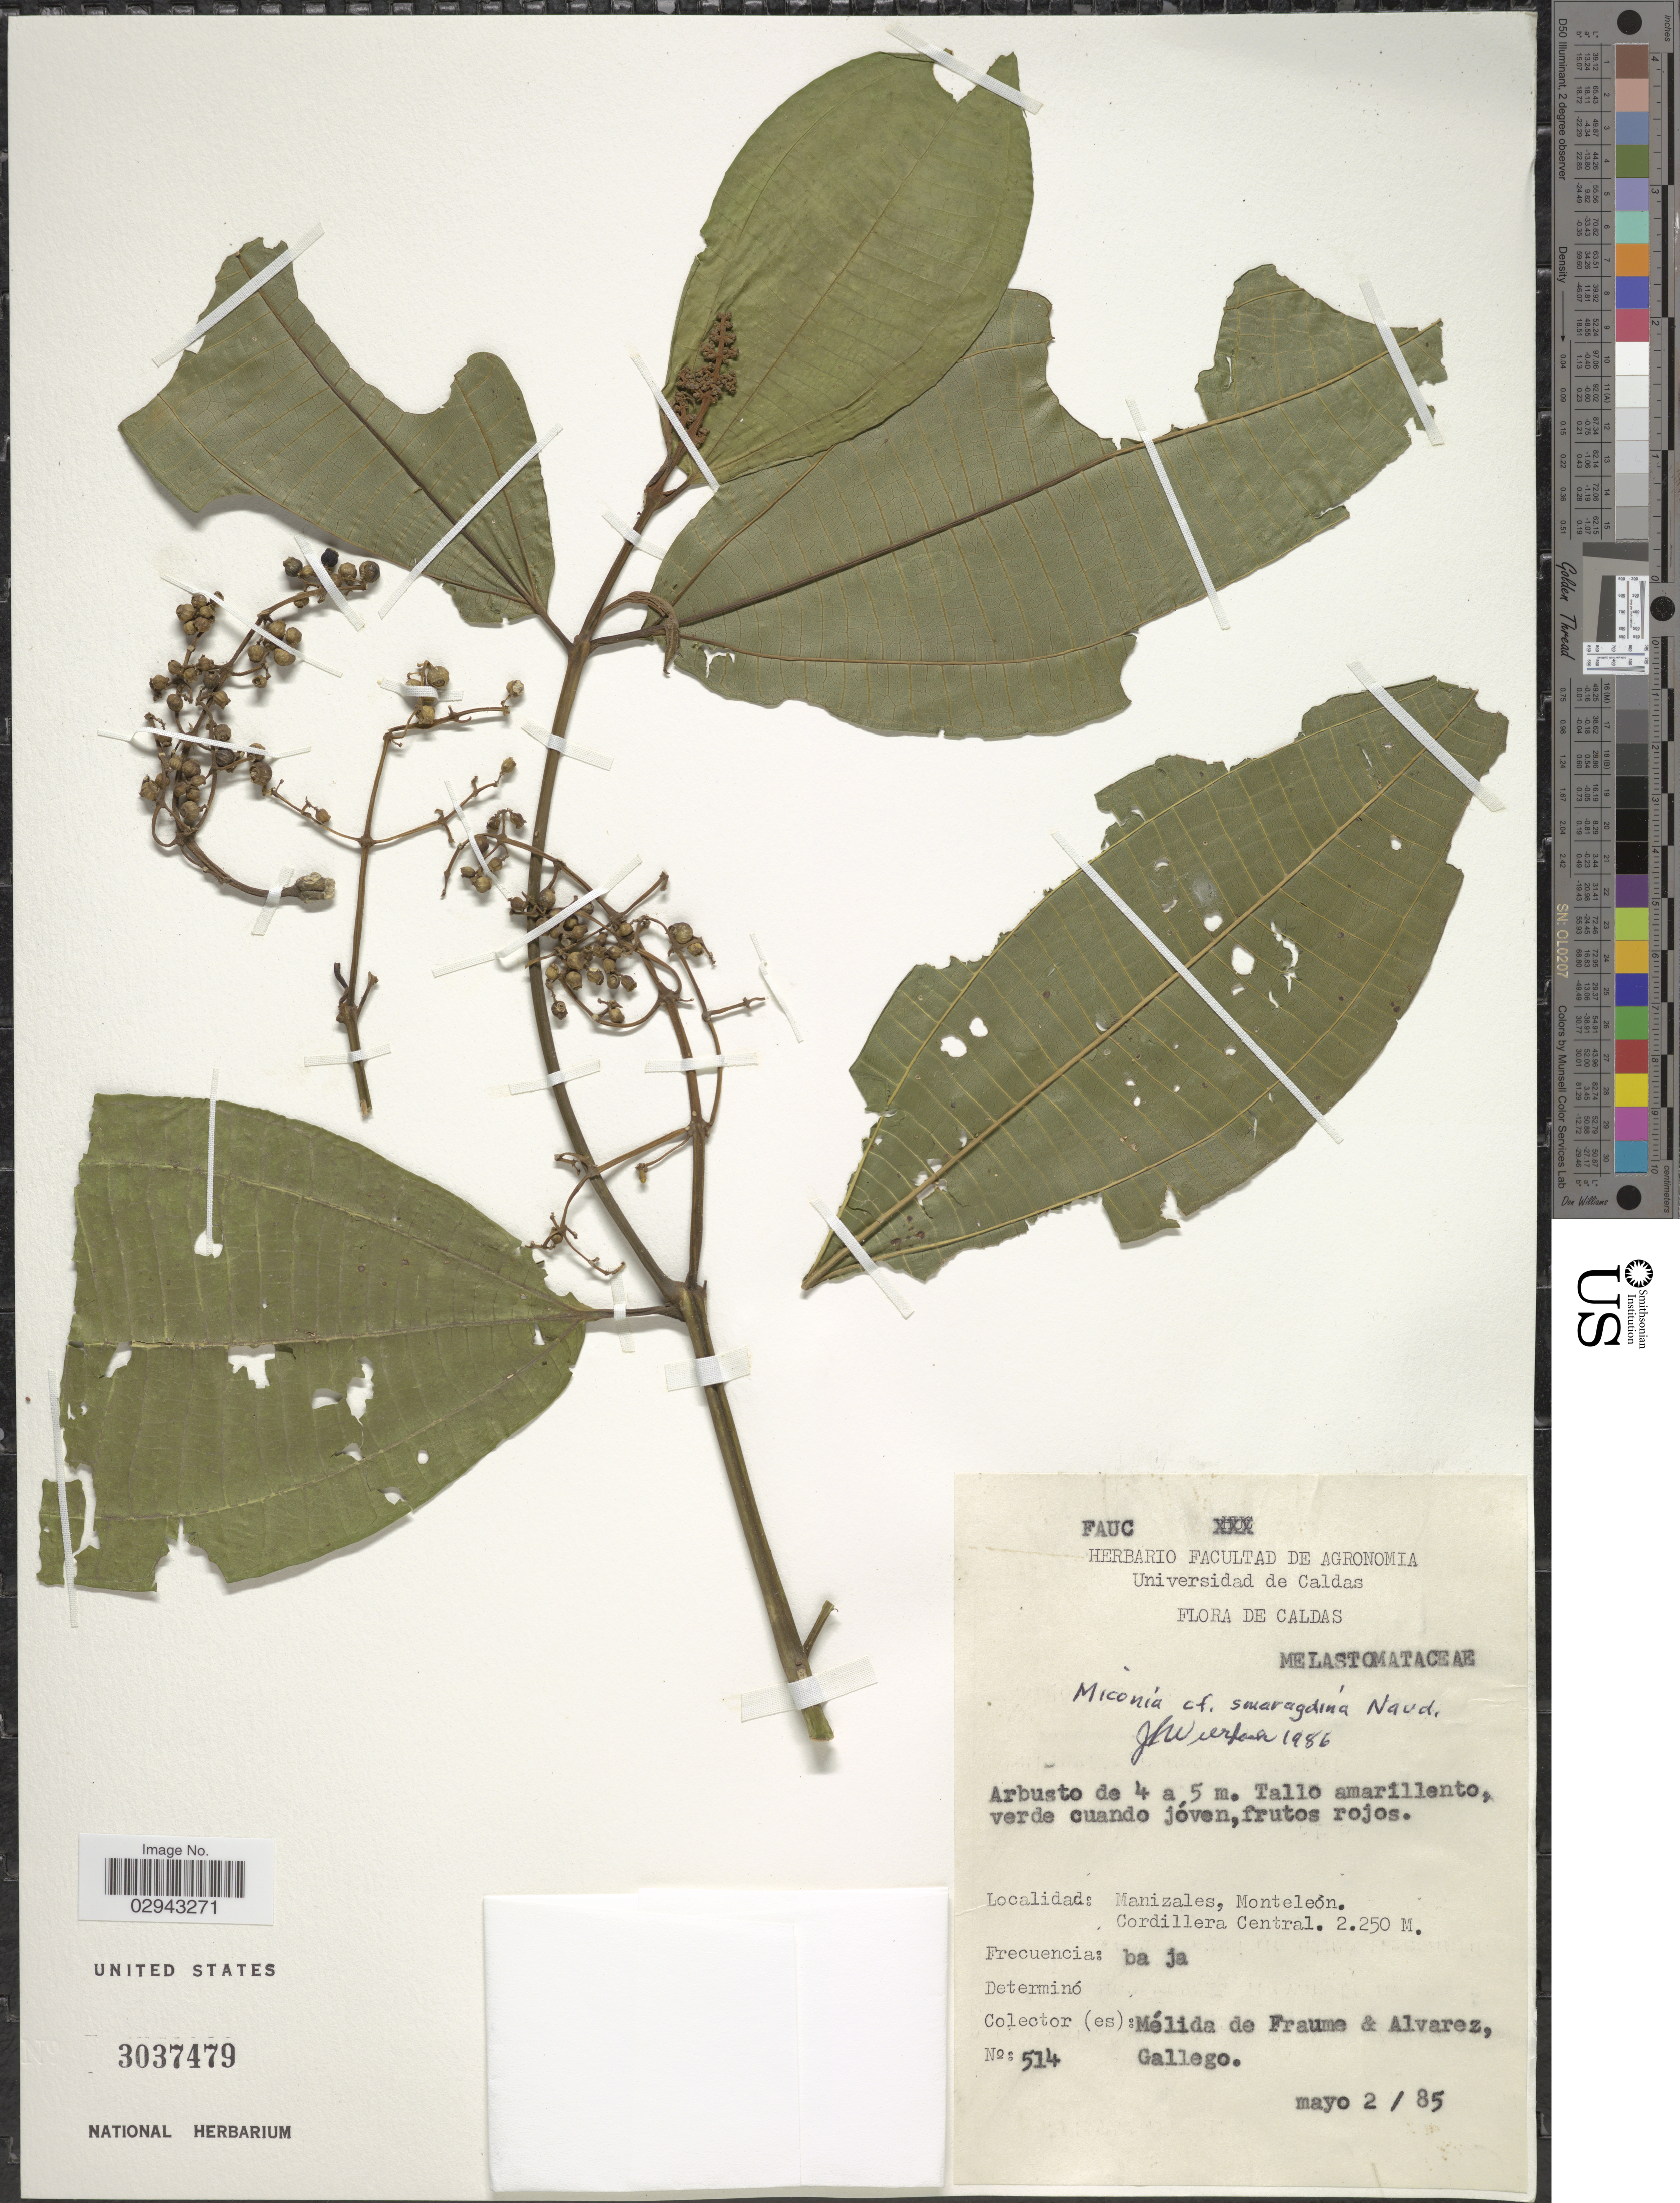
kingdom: Plantae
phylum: Tracheophyta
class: Magnoliopsida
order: Myrtales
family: Melastomataceae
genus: Miconia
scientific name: Miconia smaragdina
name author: Naudin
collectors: M. Fraume, -- Alvarez & -. Gallego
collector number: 514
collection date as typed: Transcribed d/m/y: 2/5/85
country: Colombia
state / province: Caldas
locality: Manizales, Monteleón. Cordillera Central.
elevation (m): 2250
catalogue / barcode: US 3037479